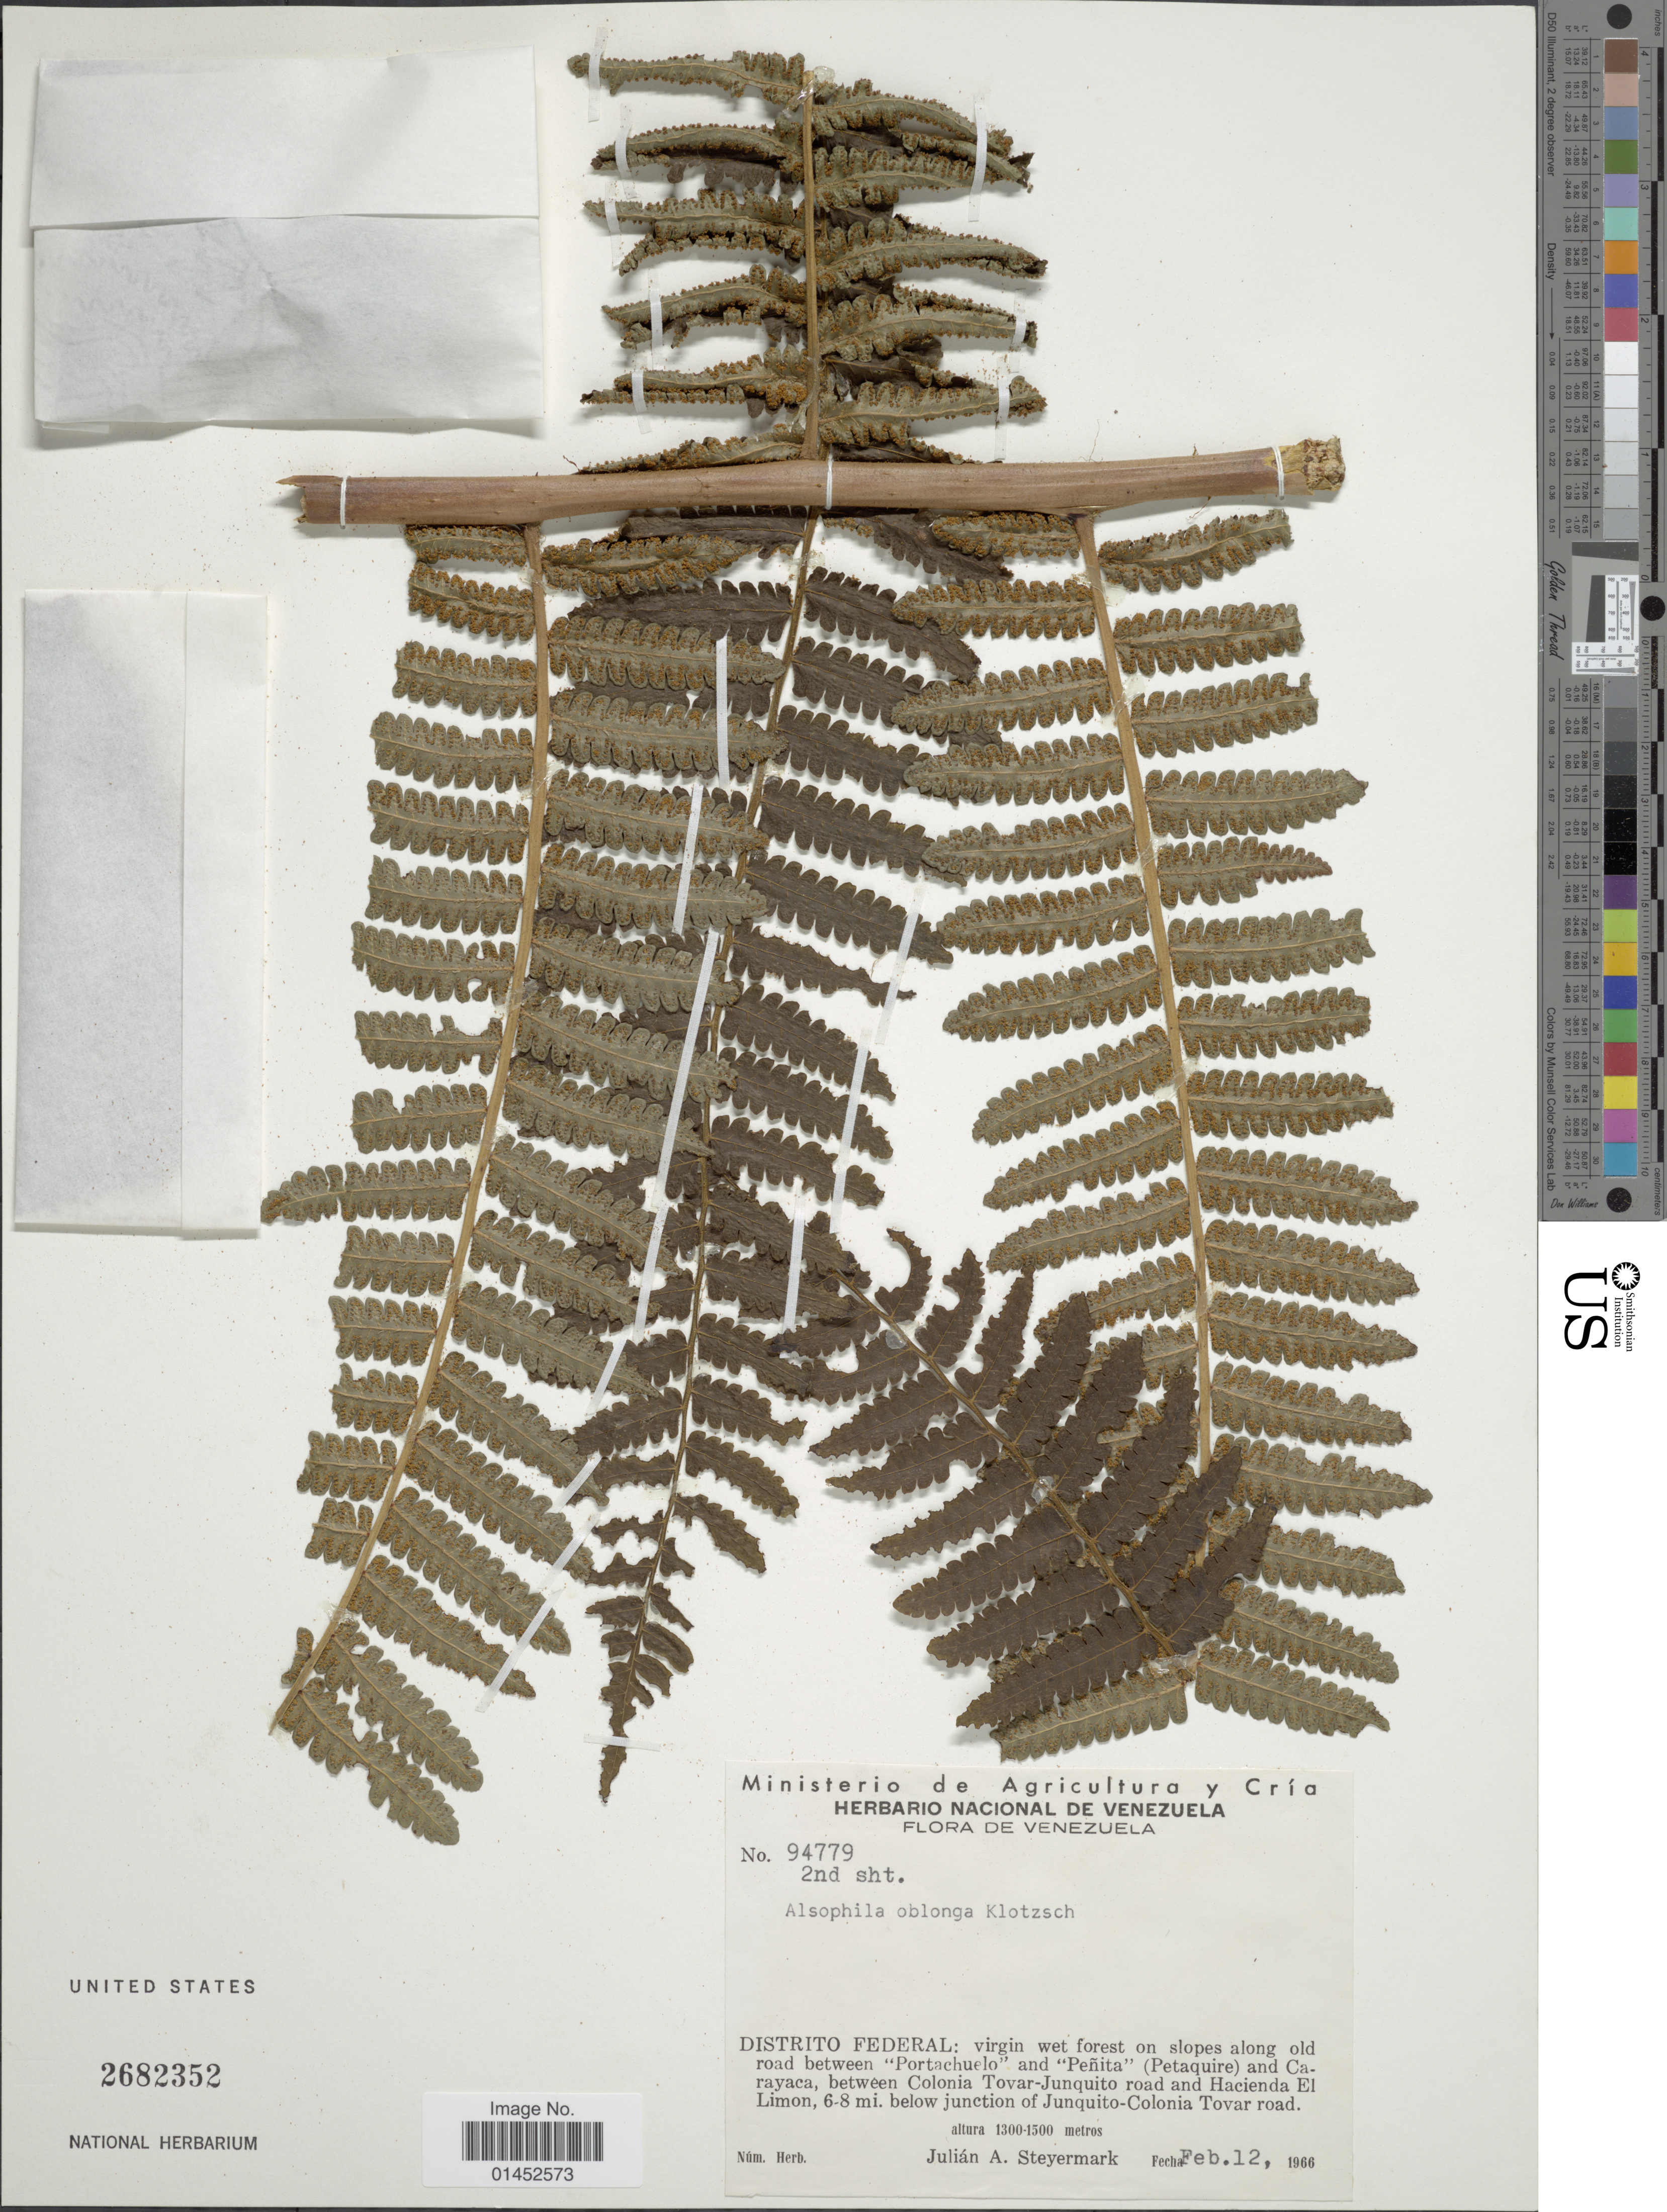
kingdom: Plantae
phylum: Tracheophyta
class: Polypodiopsida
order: Cyatheales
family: Cyatheaceae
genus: Cyathea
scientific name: Cyathea pungens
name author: (Willd.) Domin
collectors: J. Steyermark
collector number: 94779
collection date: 1966-02-12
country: Venezuela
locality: Disrito Federal: virgin wet forest on slope along old road between 'Portachuelo' and 'Peñita' (Petaquire) and Carayaca, between Colonia Tovar-Junquito road and Hacienda El Limon, 6-8 mi. below junction of Junquito-Colonia Tovar road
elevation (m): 1300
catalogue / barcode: US 2682352